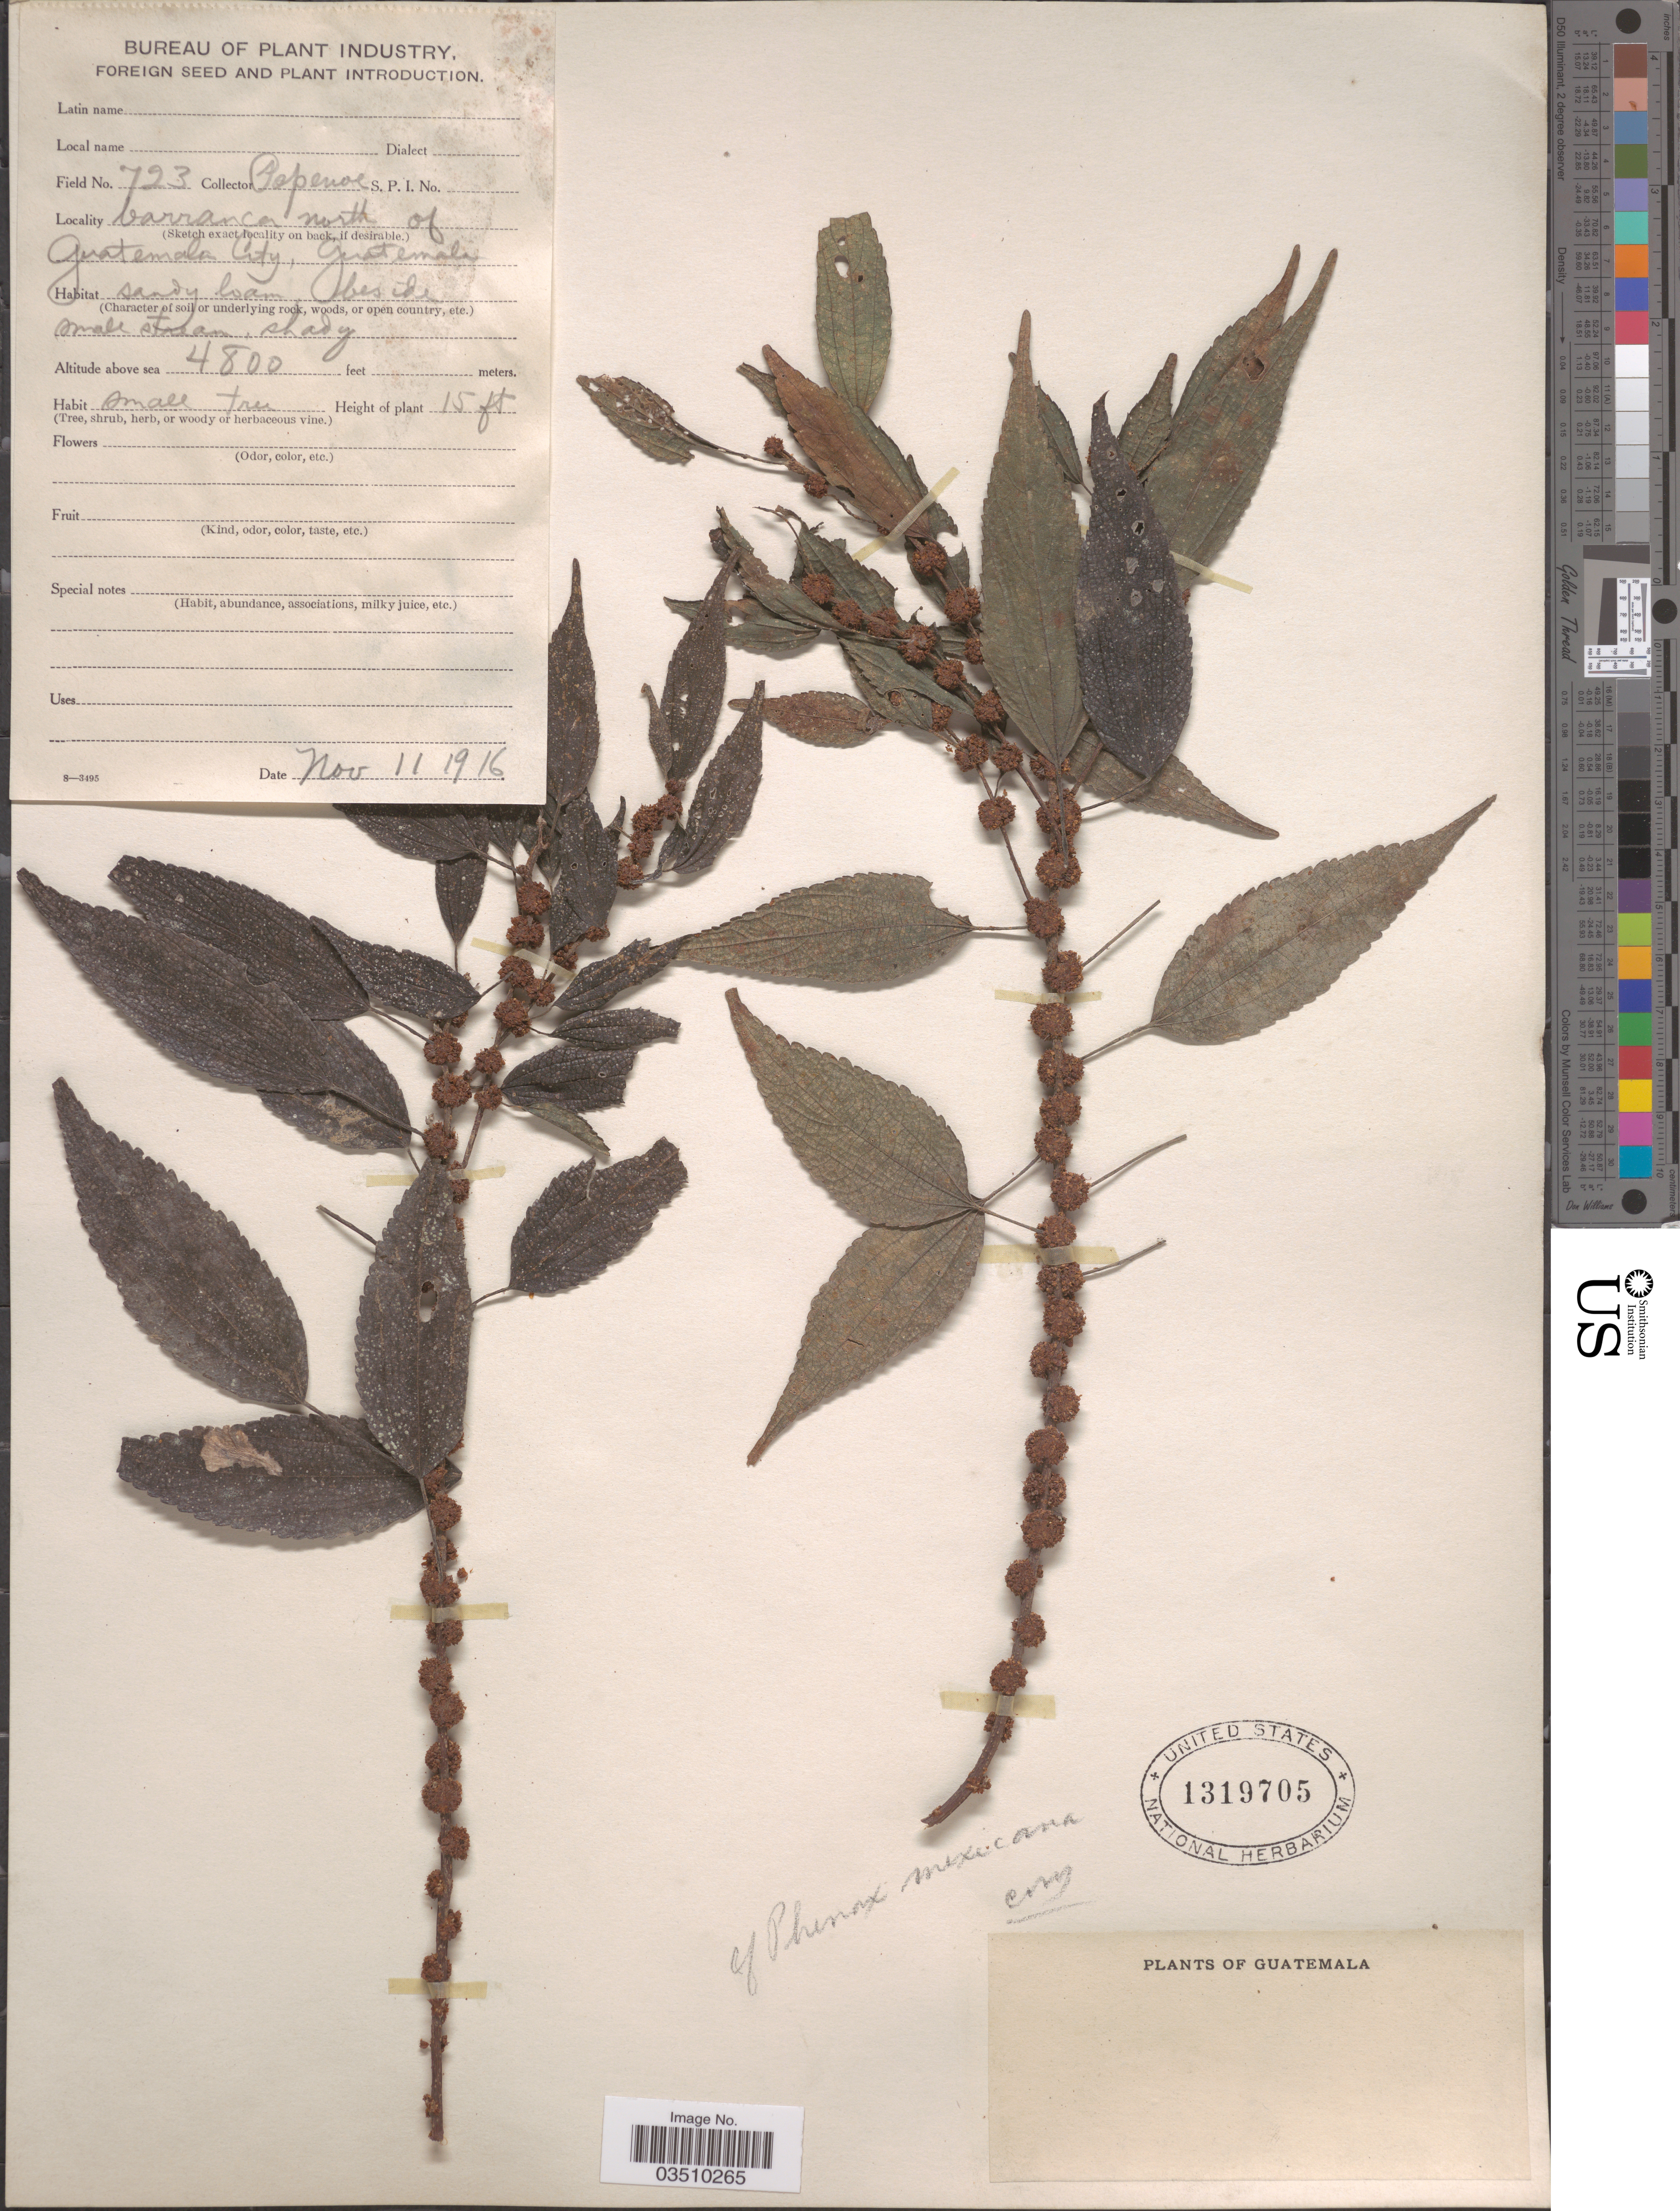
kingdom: Plantae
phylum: Tracheophyta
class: Magnoliopsida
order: Rosales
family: Urticaceae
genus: Phenax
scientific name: Phenax mexicanus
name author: Wedd.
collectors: -- Popenoe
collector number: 723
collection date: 1916-11-11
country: Guatemala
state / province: Guatemala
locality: Barranca north of Guatemala City.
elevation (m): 1463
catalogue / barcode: US 1319705